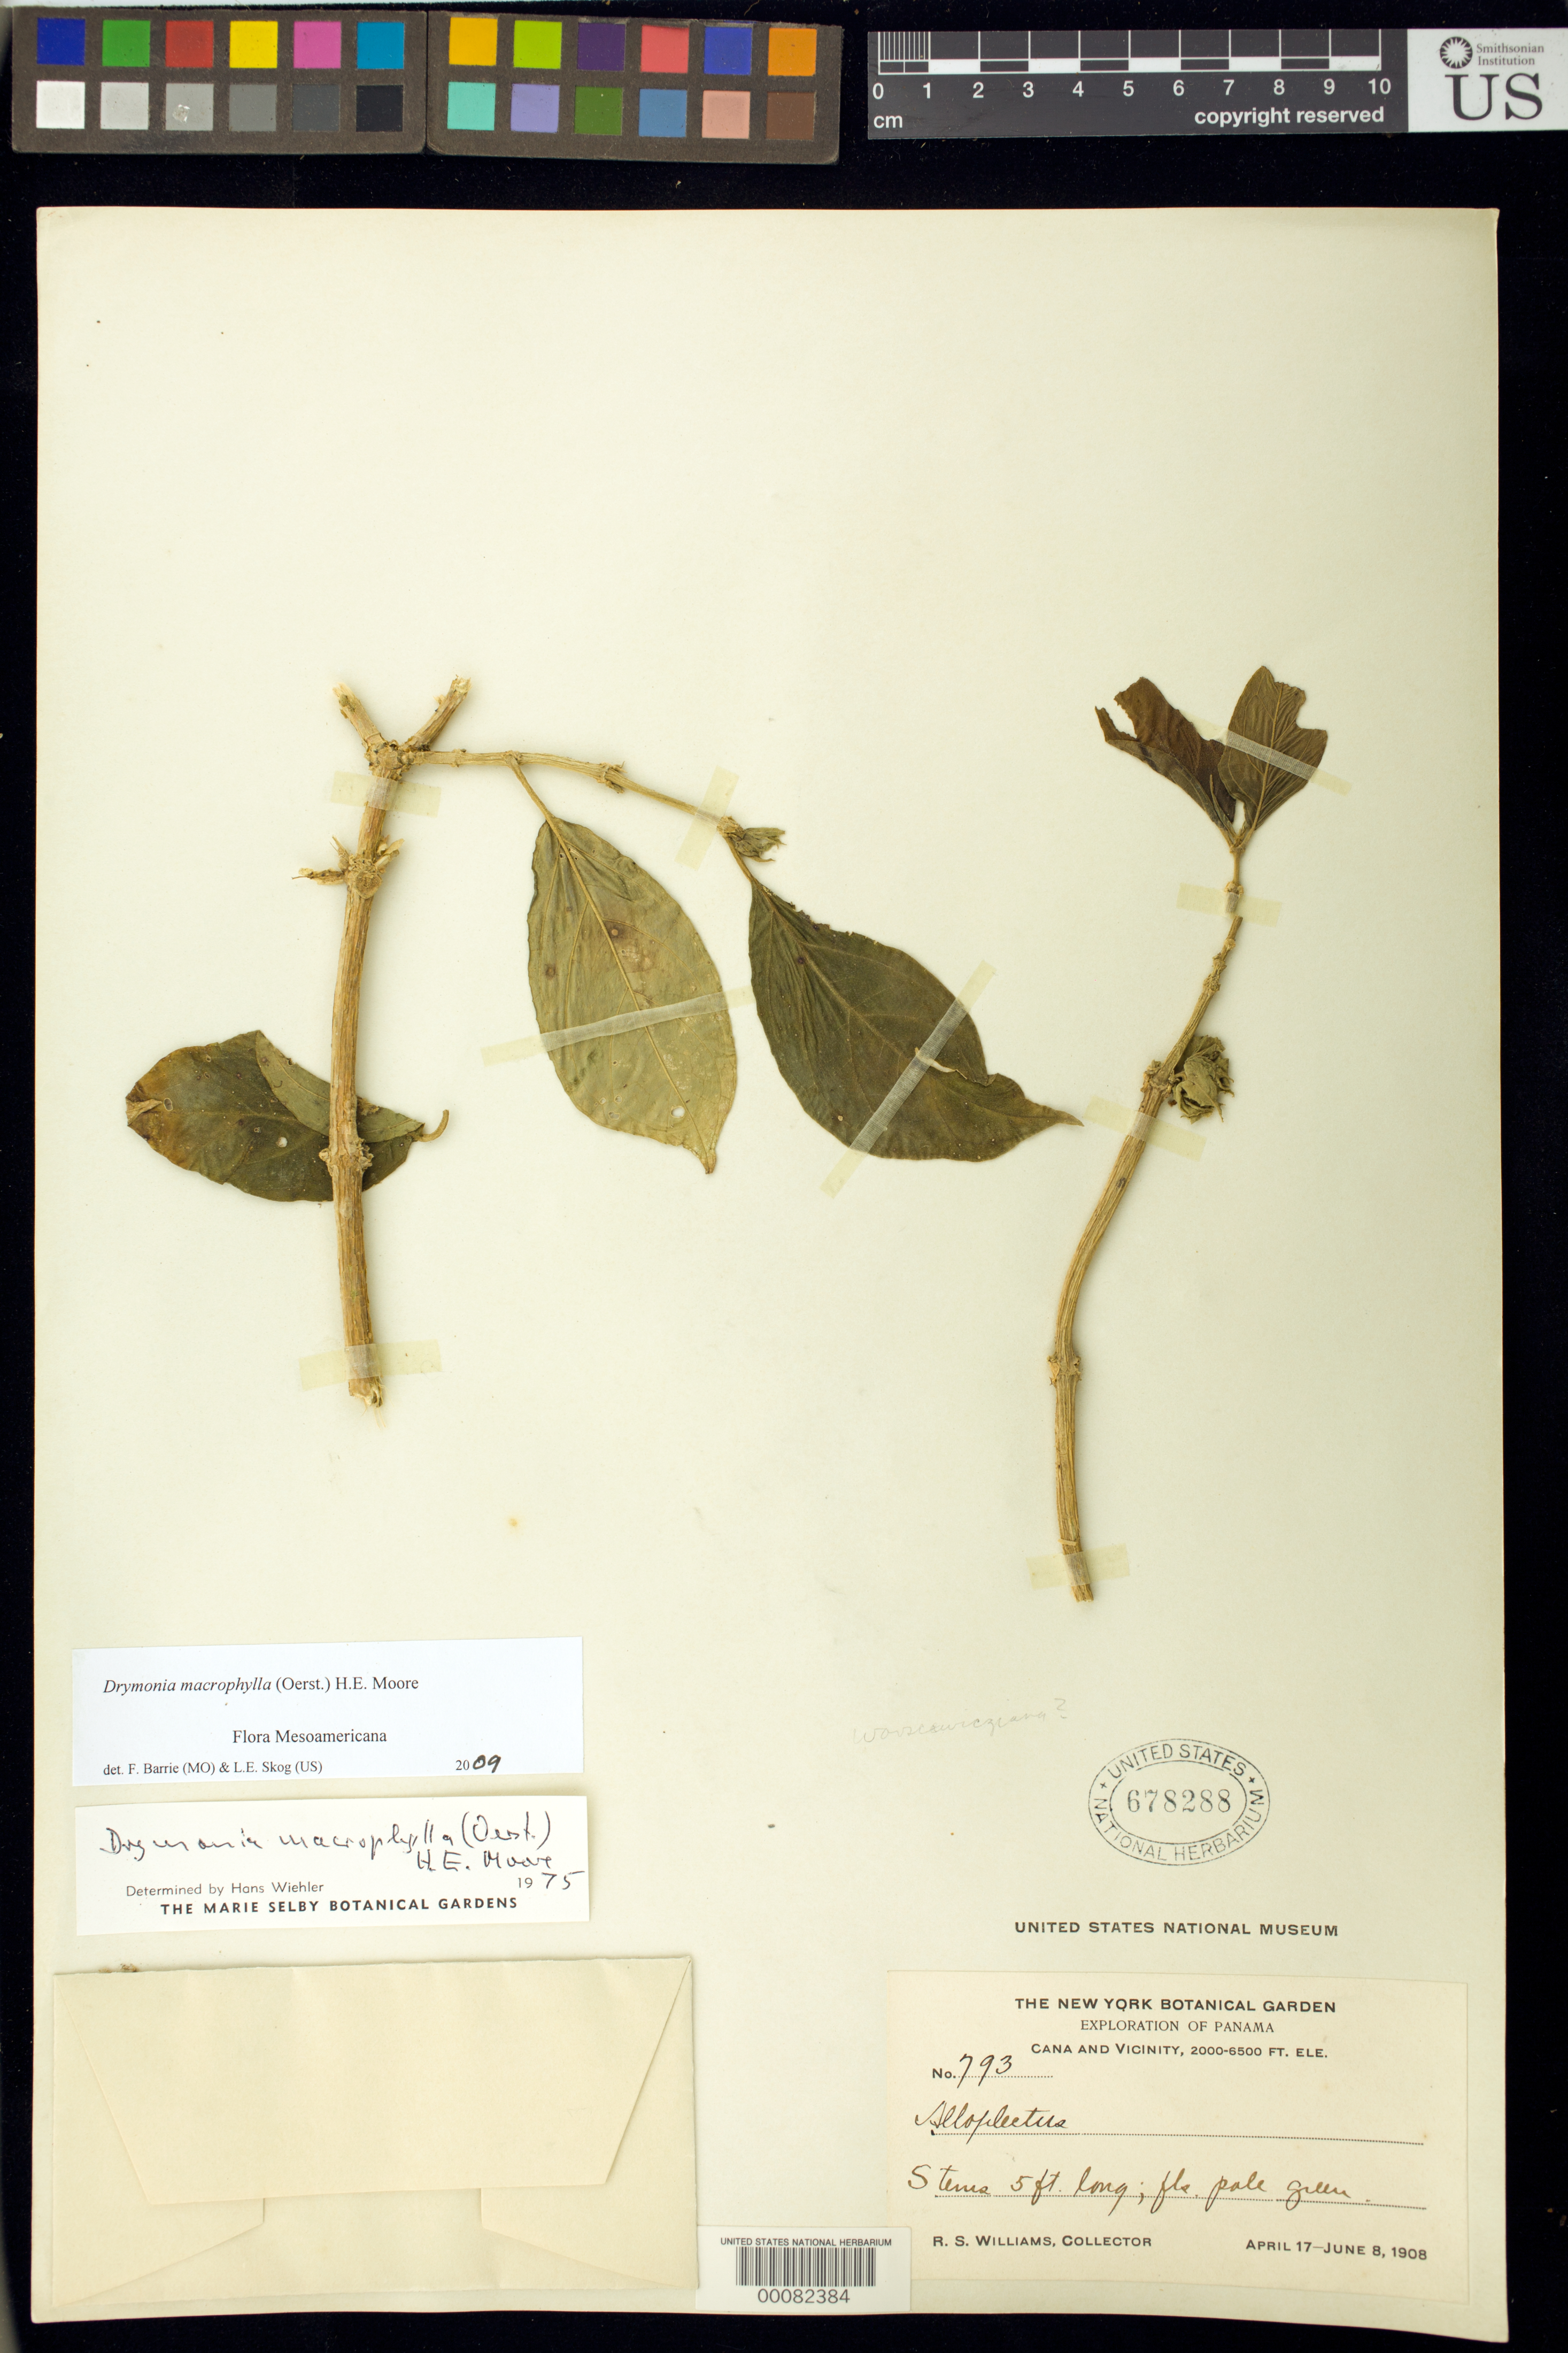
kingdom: Plantae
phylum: Tracheophyta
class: Magnoliopsida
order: Lamiales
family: Gesneriaceae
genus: Drymonia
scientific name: Drymonia macrophylla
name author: (Oerst.) H.E. Moore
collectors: R. S. Williams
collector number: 793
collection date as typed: Apr-Jun 1908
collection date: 1908-04/1908-06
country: Panama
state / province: Darién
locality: Cana and vicinity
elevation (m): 610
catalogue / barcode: US 678288